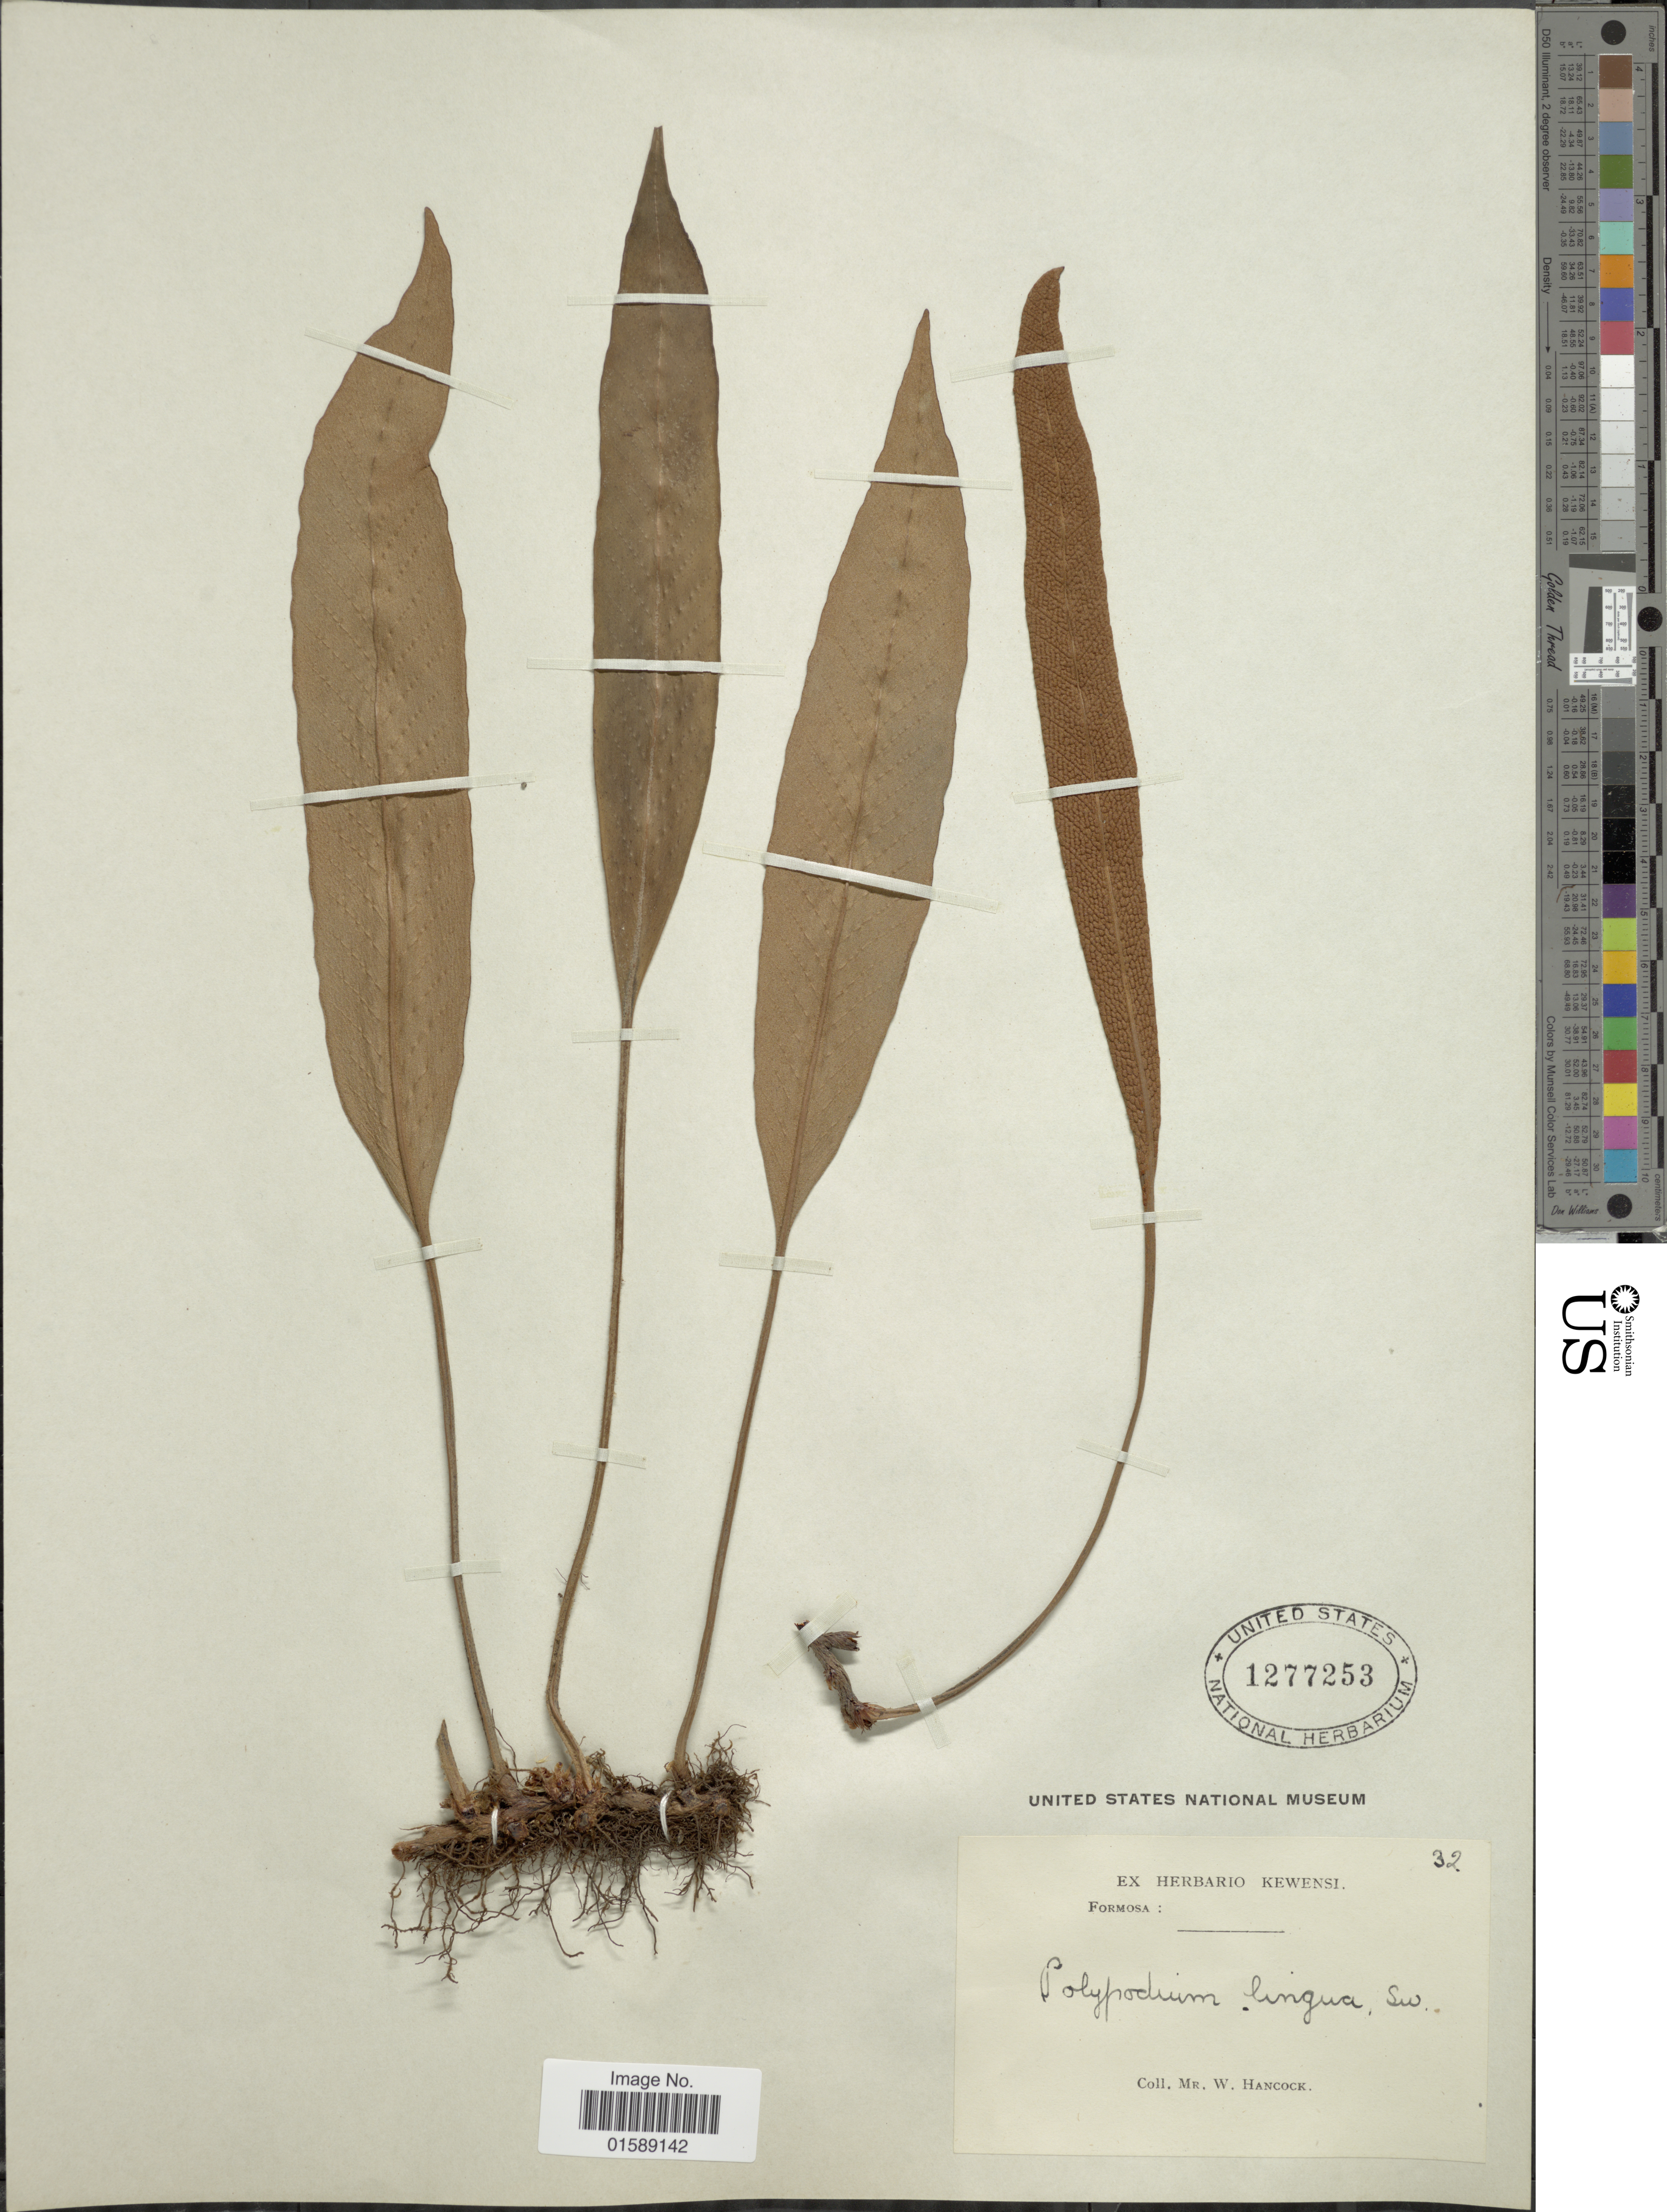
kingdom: Plantae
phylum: Tracheophyta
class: Polypodiopsida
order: Polypodiales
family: Polypodiaceae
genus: Pyrrosia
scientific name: Pyrrosia lingua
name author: (Thurb.) Farw.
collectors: W. Hancock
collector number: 32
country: Taiwan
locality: Formosa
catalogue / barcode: US 1277253